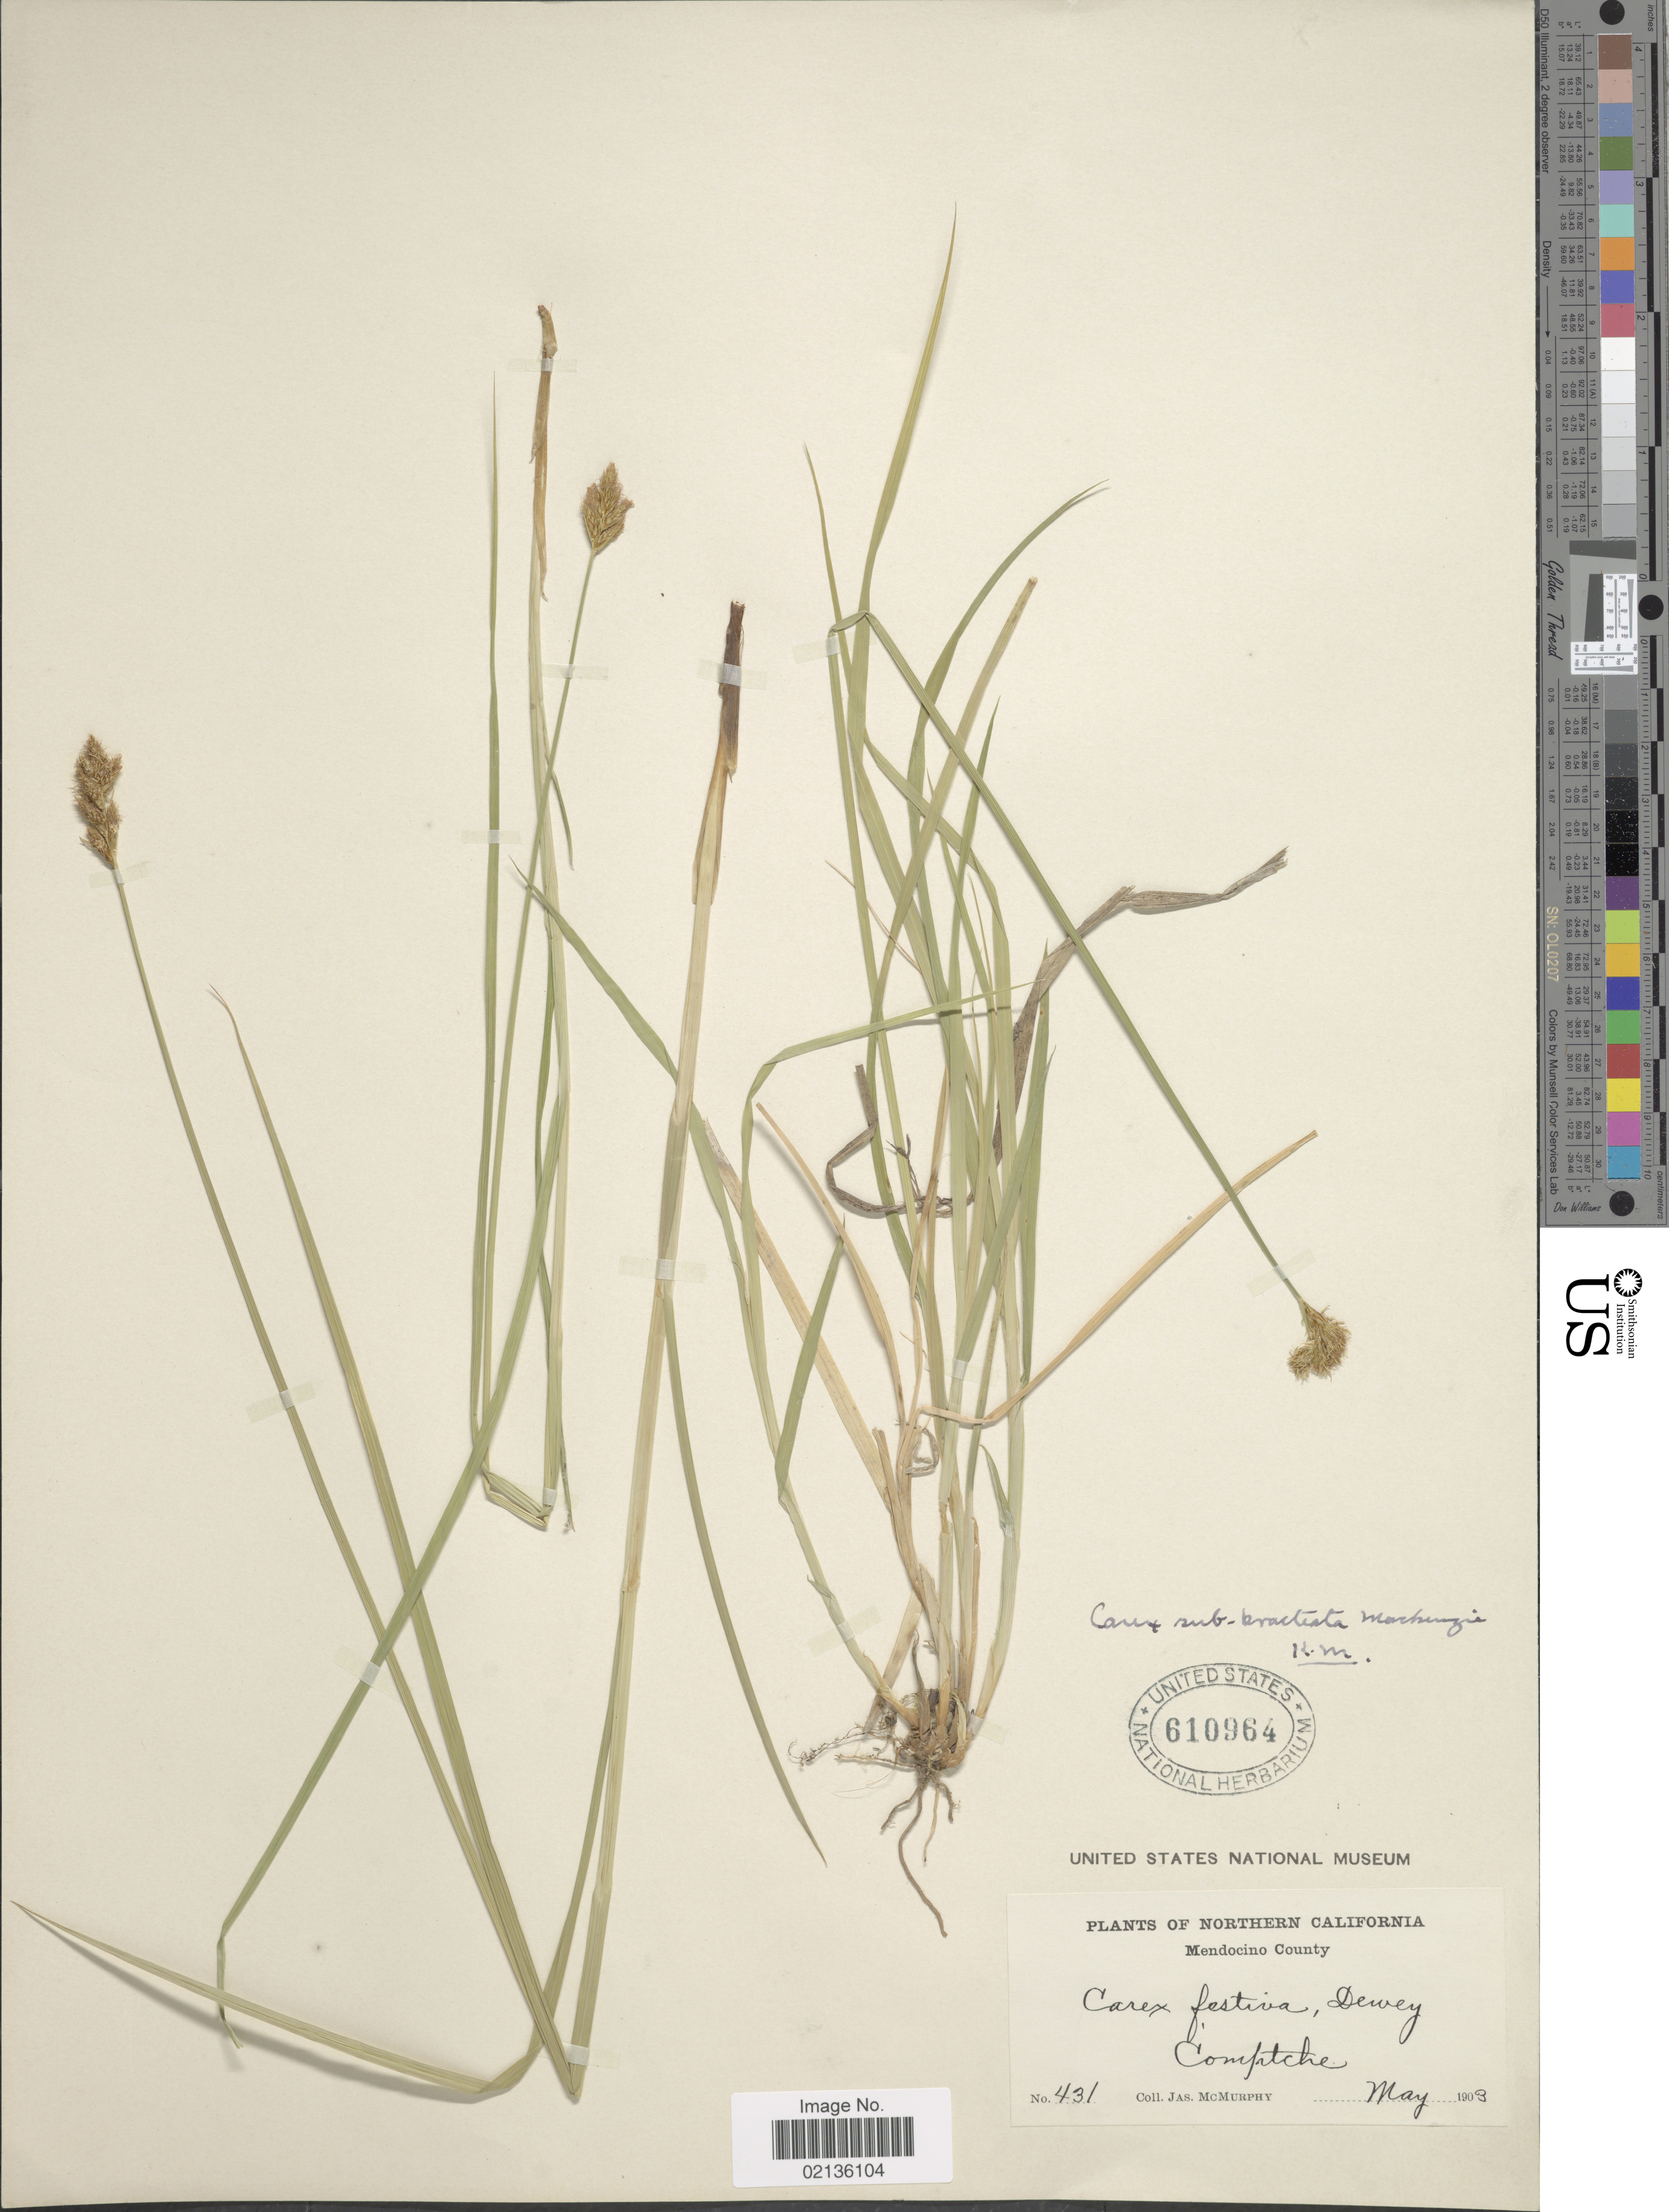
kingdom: Plantae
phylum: Tracheophyta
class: Liliopsida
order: Poales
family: Cyperaceae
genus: Carex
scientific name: Carex subbracteata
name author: Mack.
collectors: J. McMurphy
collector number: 431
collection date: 1903-05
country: United States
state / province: California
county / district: Mendocino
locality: Comptche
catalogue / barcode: US 610964